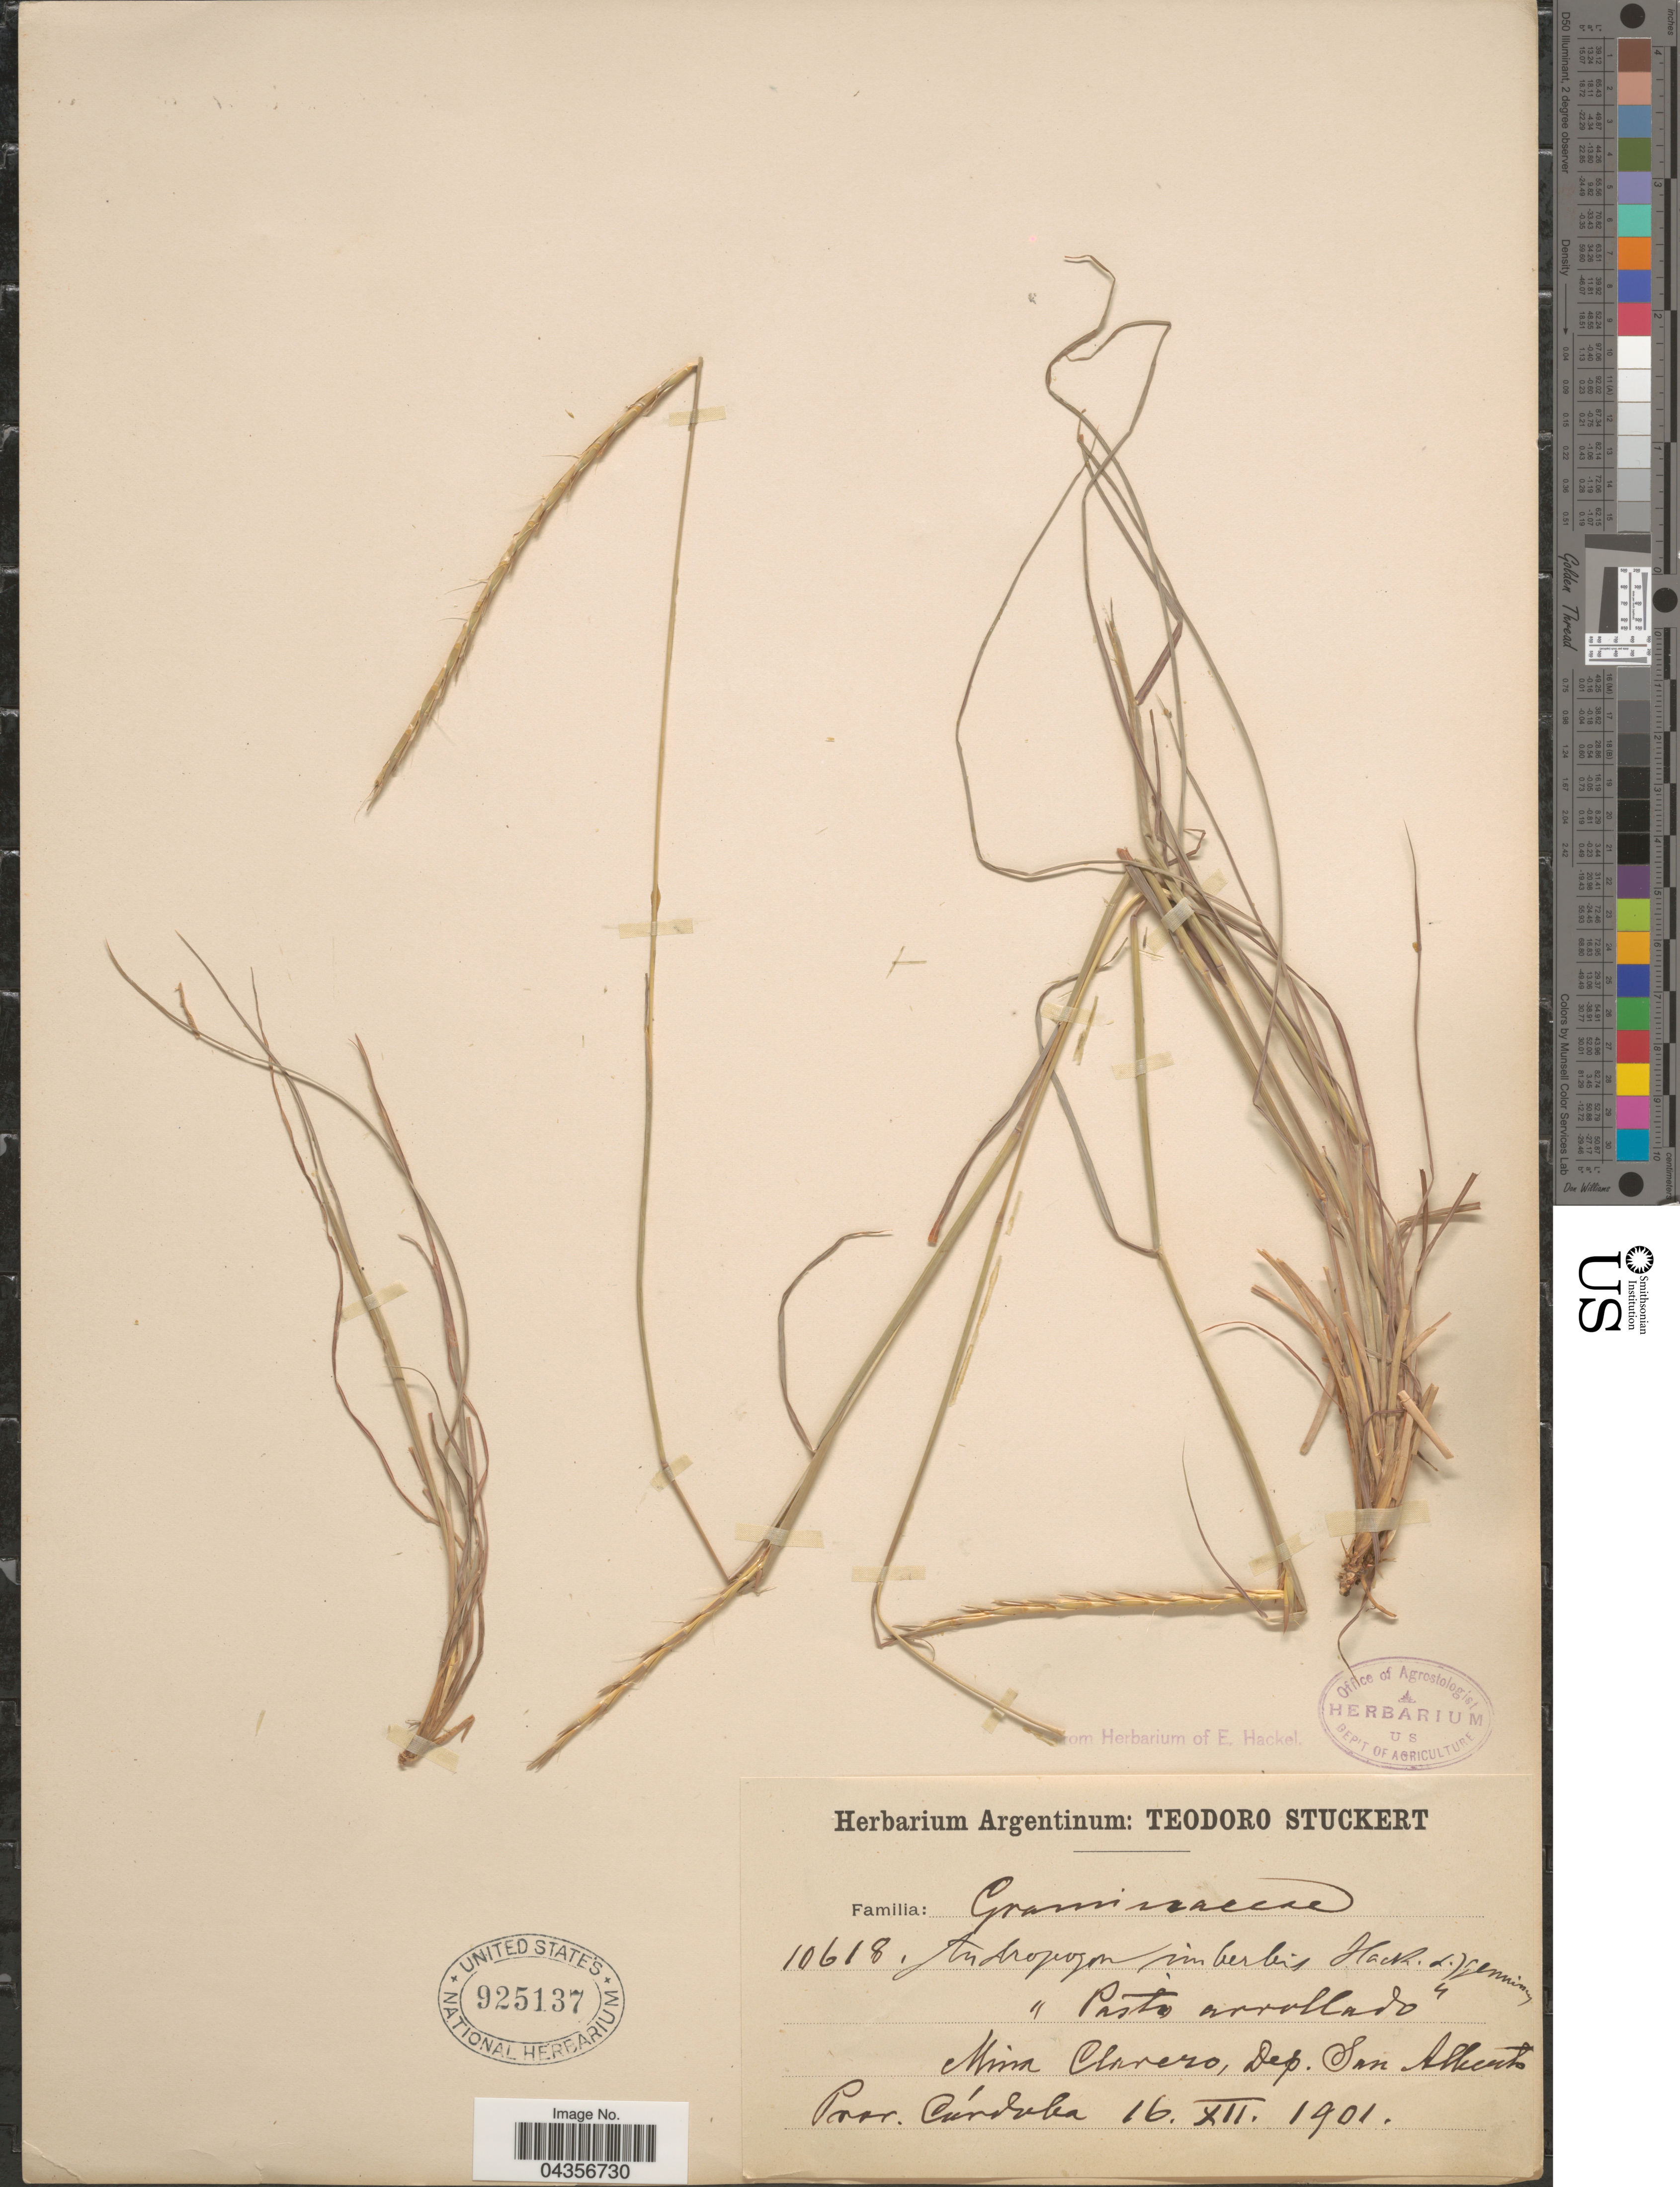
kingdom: Plantae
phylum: Tracheophyta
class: Liliopsida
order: Poales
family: Poaceae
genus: Schizachyrium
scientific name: Schizachyrium salzmanii var. aristatum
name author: (Hack.) Peichoto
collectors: T. Stuckert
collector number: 10618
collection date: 1901-12-16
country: Argentina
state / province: Cordoba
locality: Mina Clarero, Dep. San Alberto. Prov. Córdoba.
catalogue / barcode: US 925137